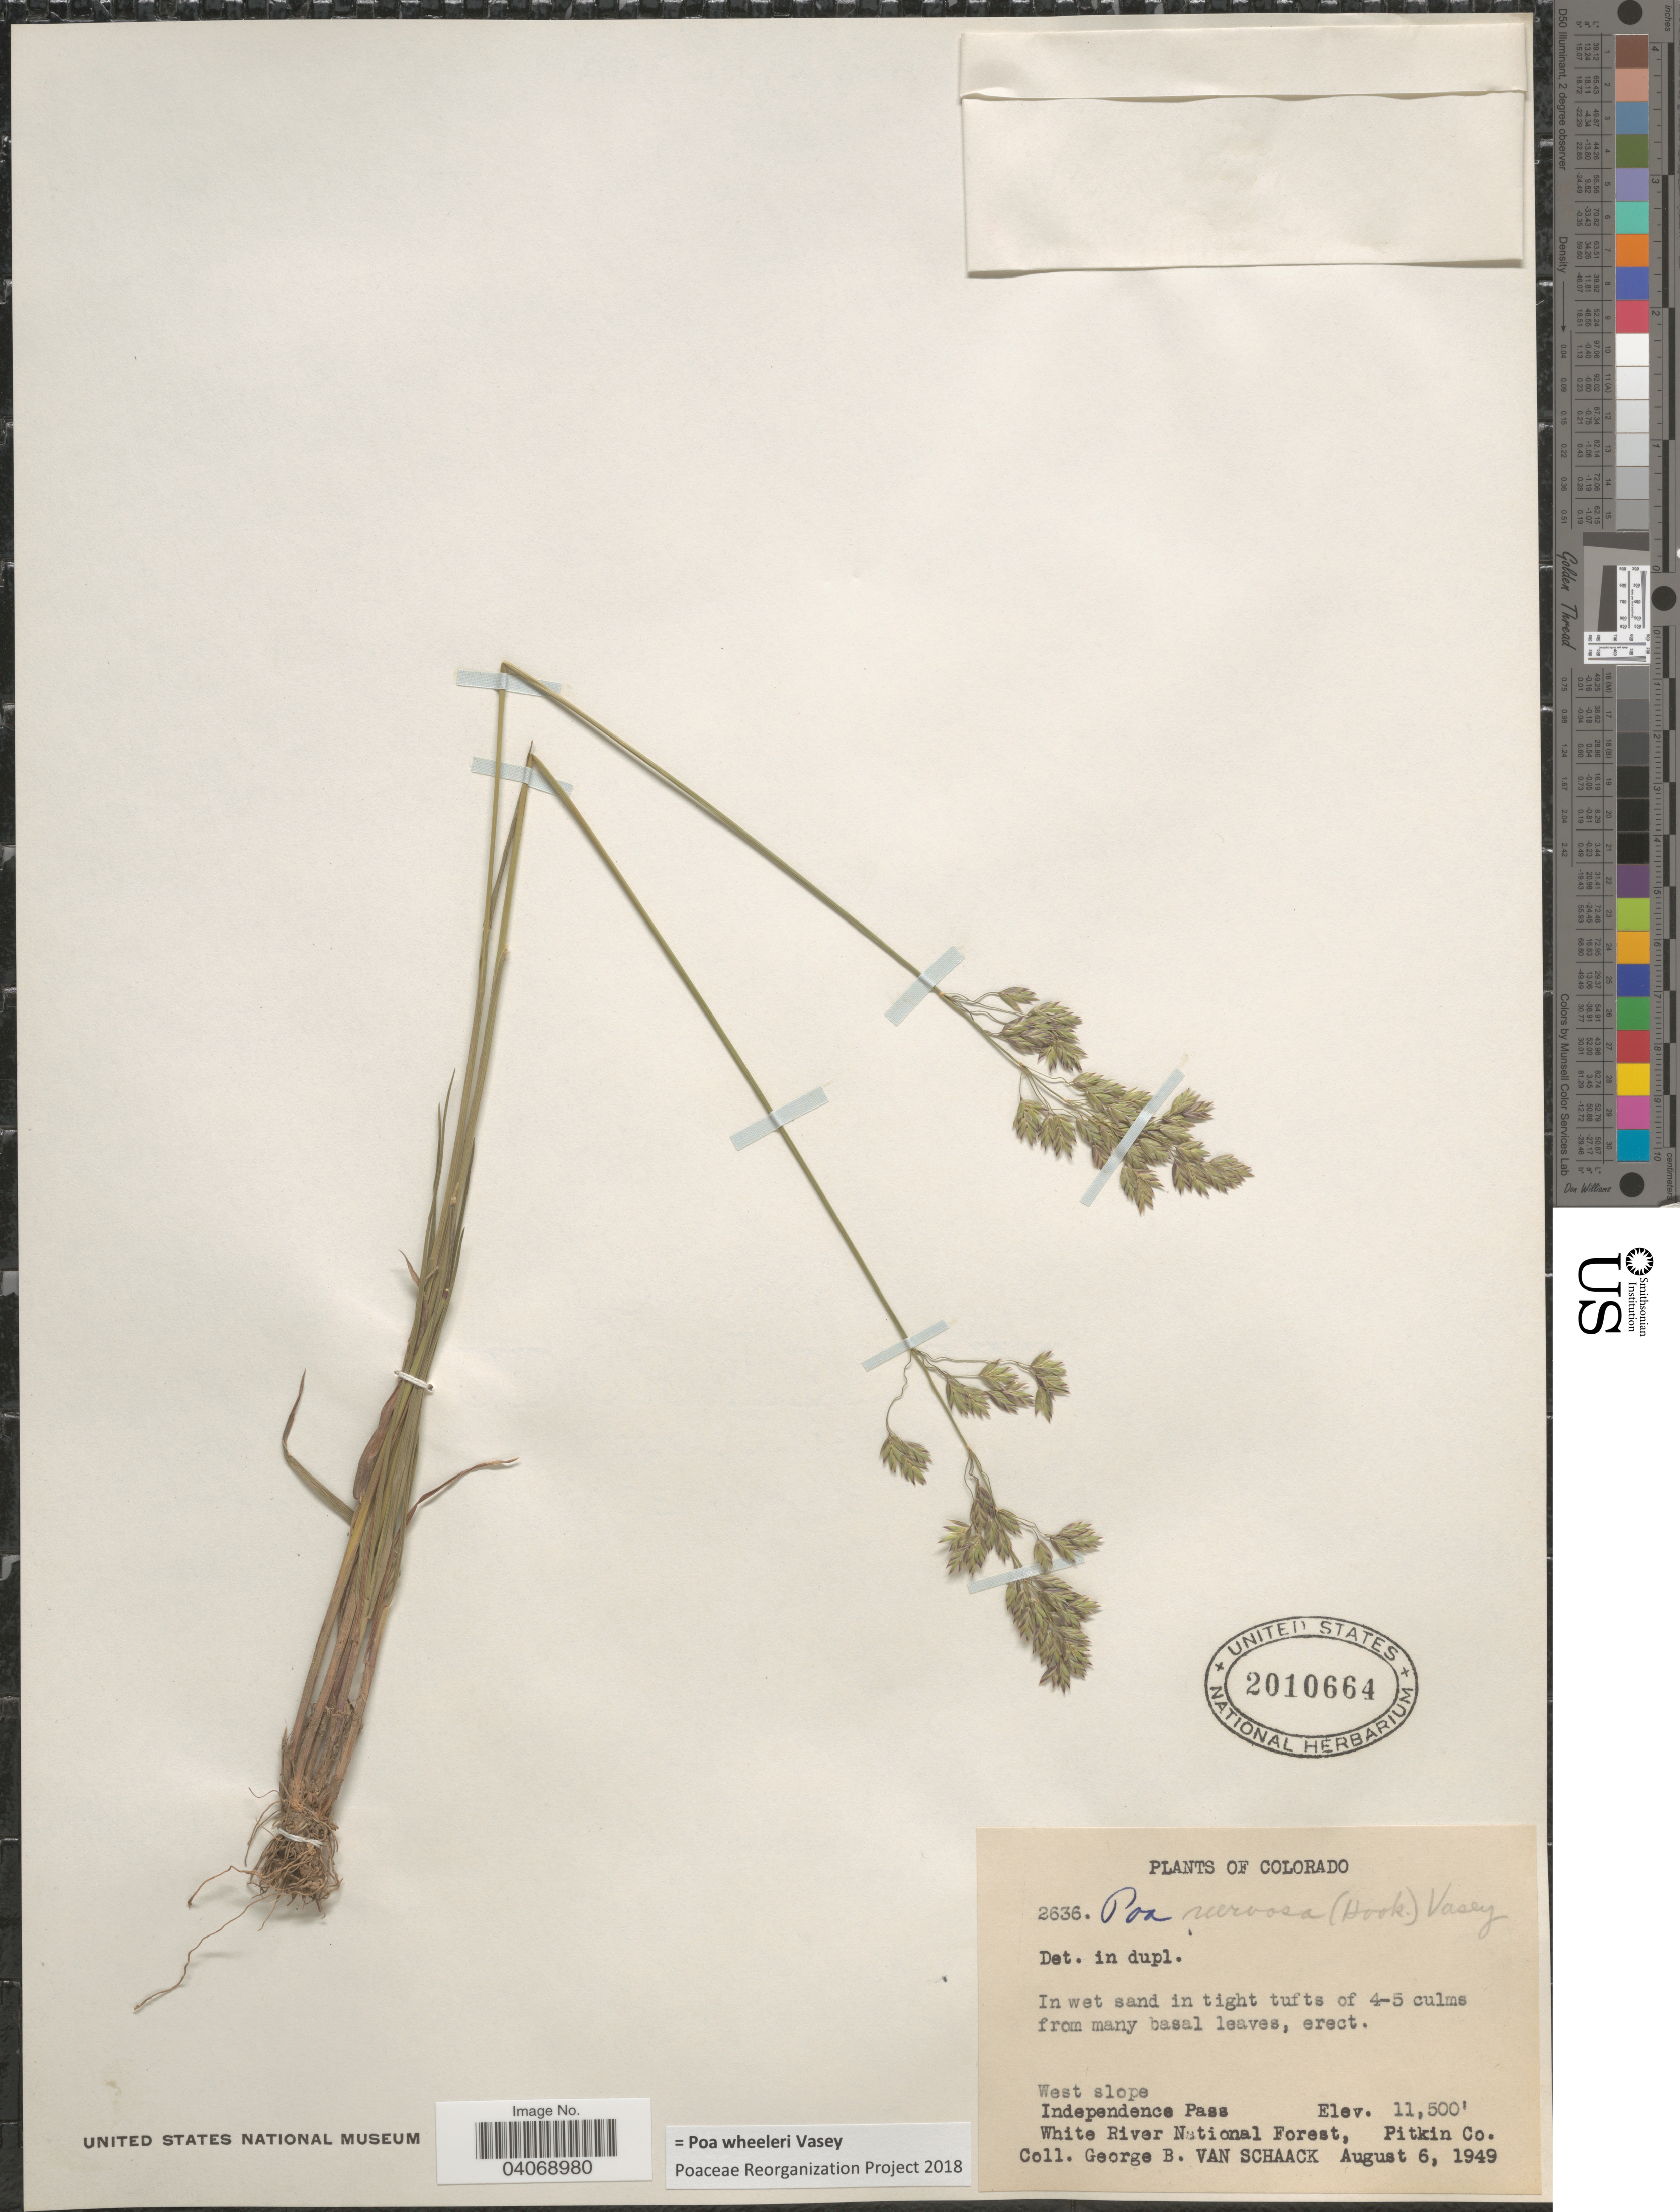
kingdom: Plantae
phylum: Tracheophyta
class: Liliopsida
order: Poales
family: Poaceae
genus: Poa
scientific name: Poa wheeleri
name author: Vasey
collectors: G. Van Schaack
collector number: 2636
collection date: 1949-08-06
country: United States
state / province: Colorado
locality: In wet sand in tight tufts of 4-5 culms from many basal leaves, erect. West slope. Independence Pass. White River National Forest, Pitkin Co.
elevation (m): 3505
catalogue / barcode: US 2010664